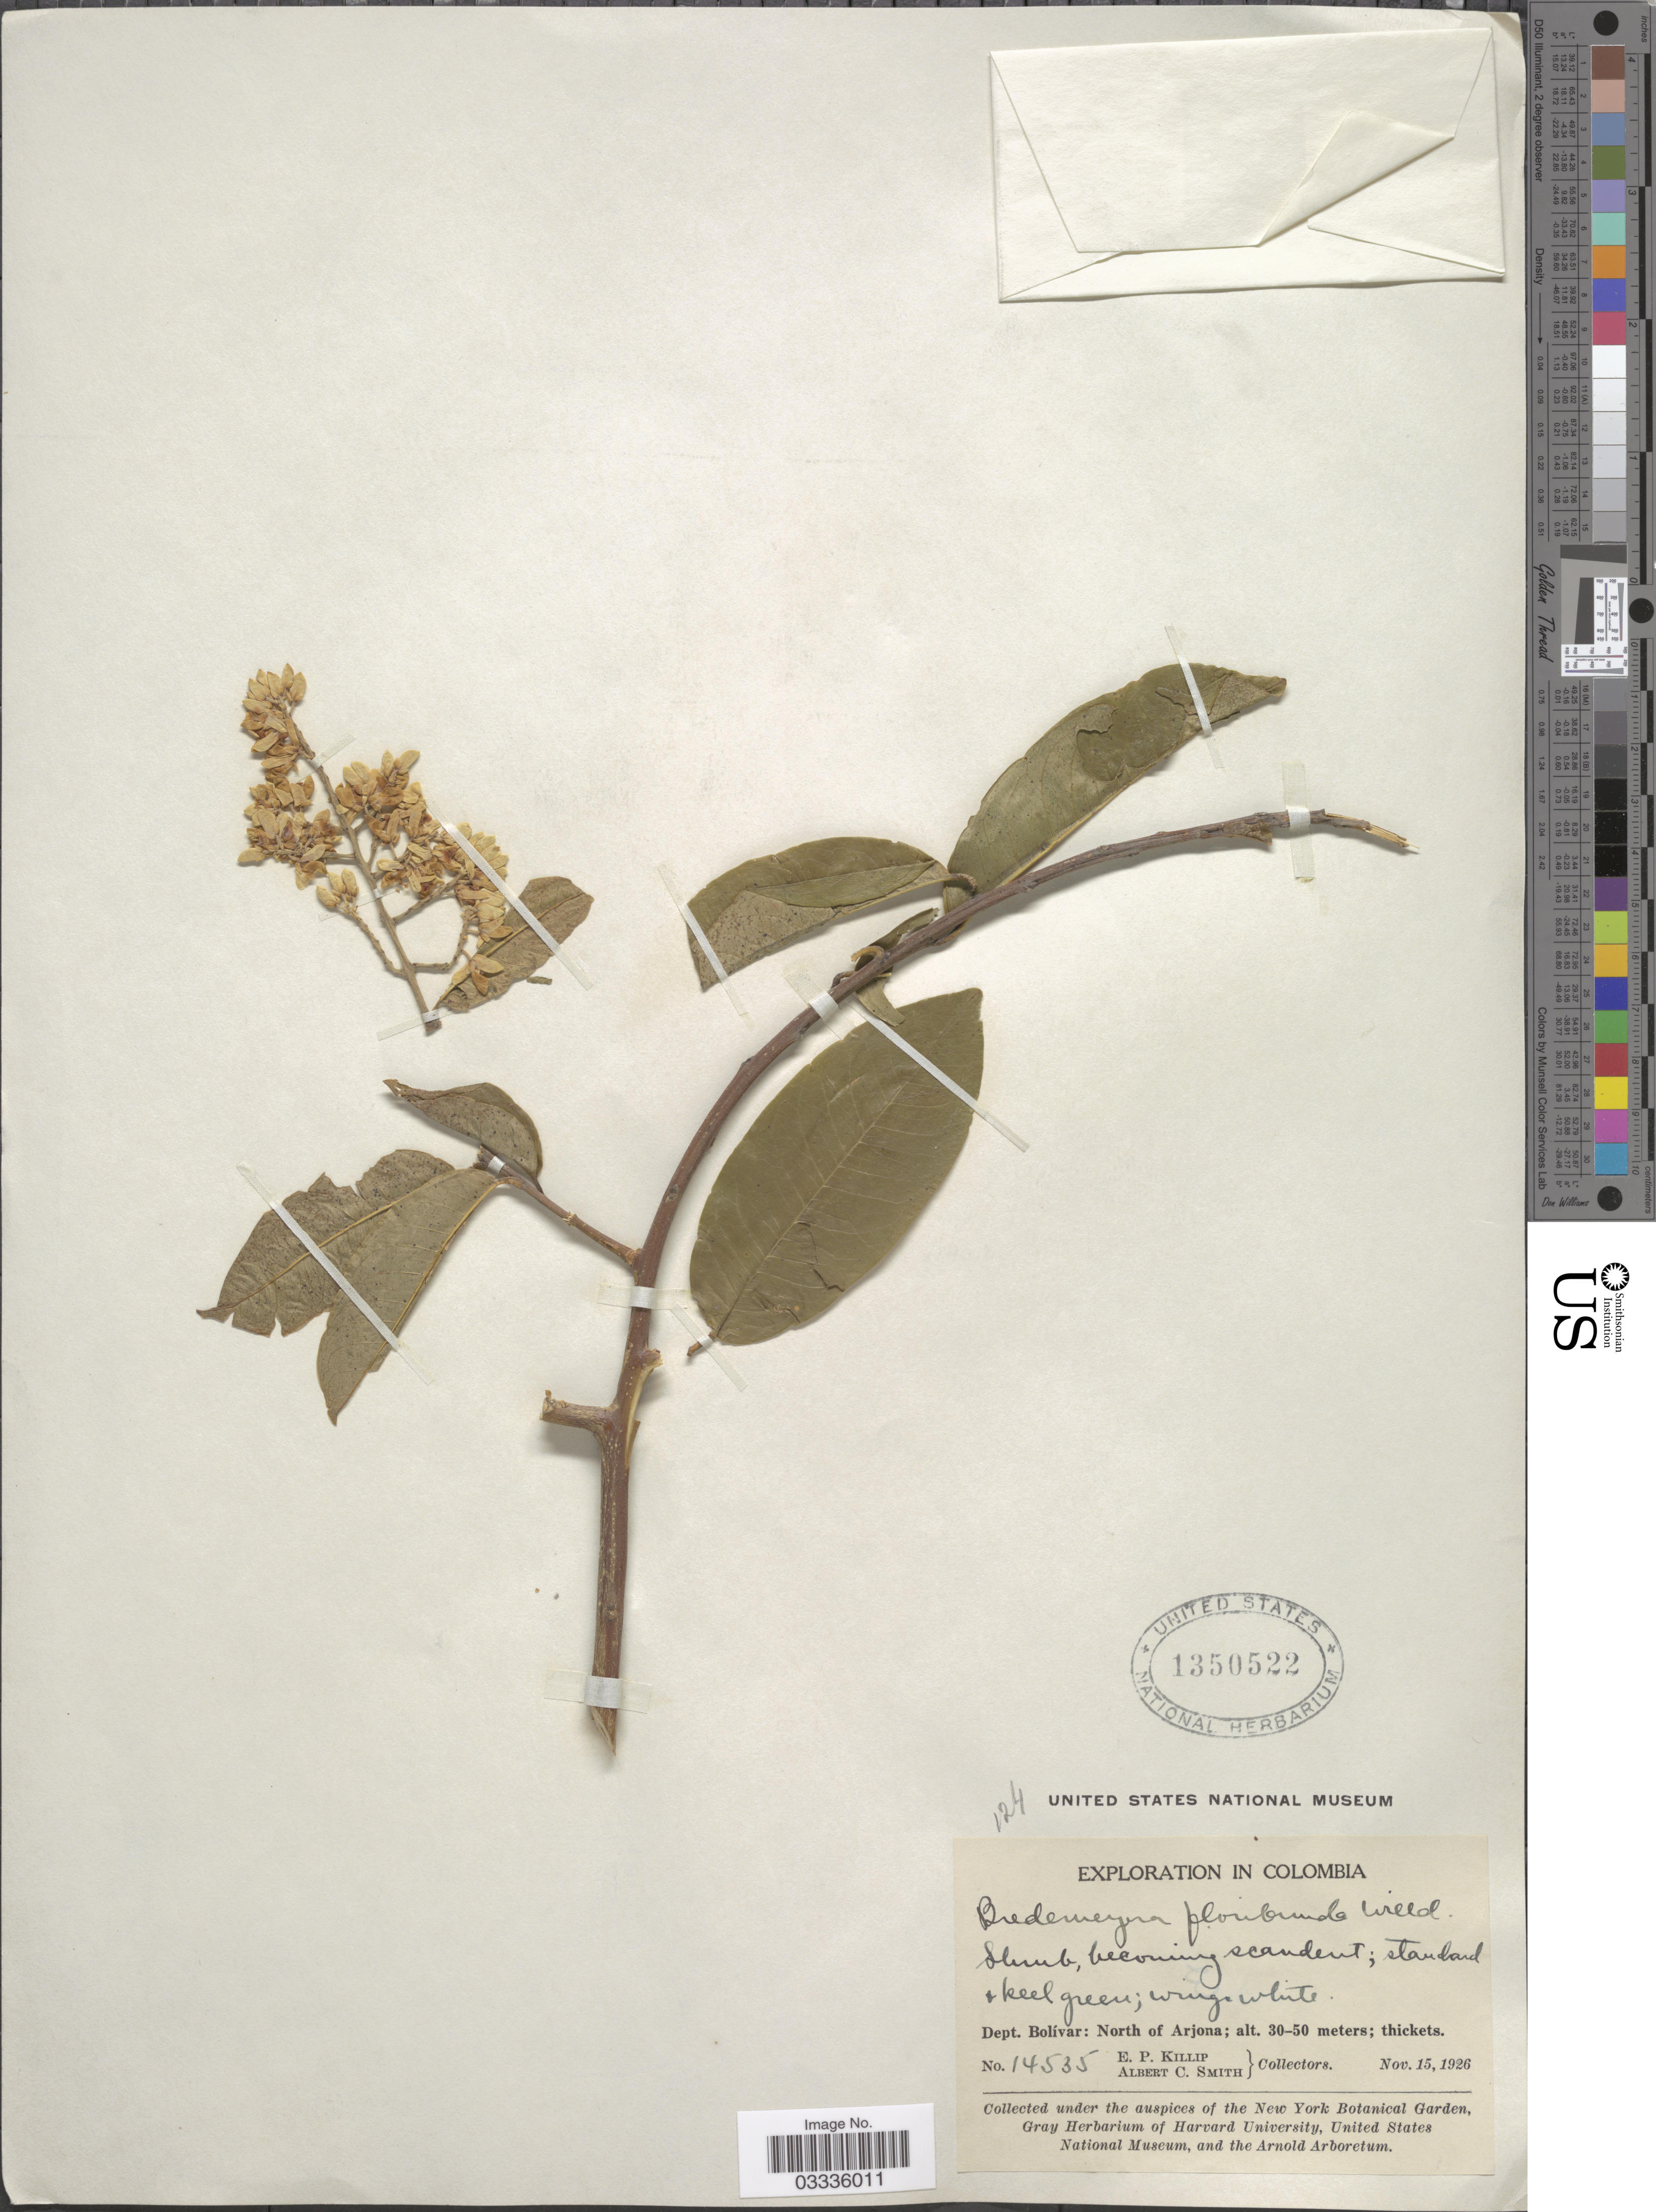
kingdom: Plantae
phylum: Tracheophyta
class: Magnoliopsida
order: Fabales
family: Polygalaceae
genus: Bredemeyera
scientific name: Bredemeyera floribunda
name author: Willd.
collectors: E. P. Killip & A. C. Smith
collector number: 14535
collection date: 1926-11-15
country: Colombia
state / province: Bolívar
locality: Dept. Bolívar: North of Arjona.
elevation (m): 30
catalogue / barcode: US 1350522